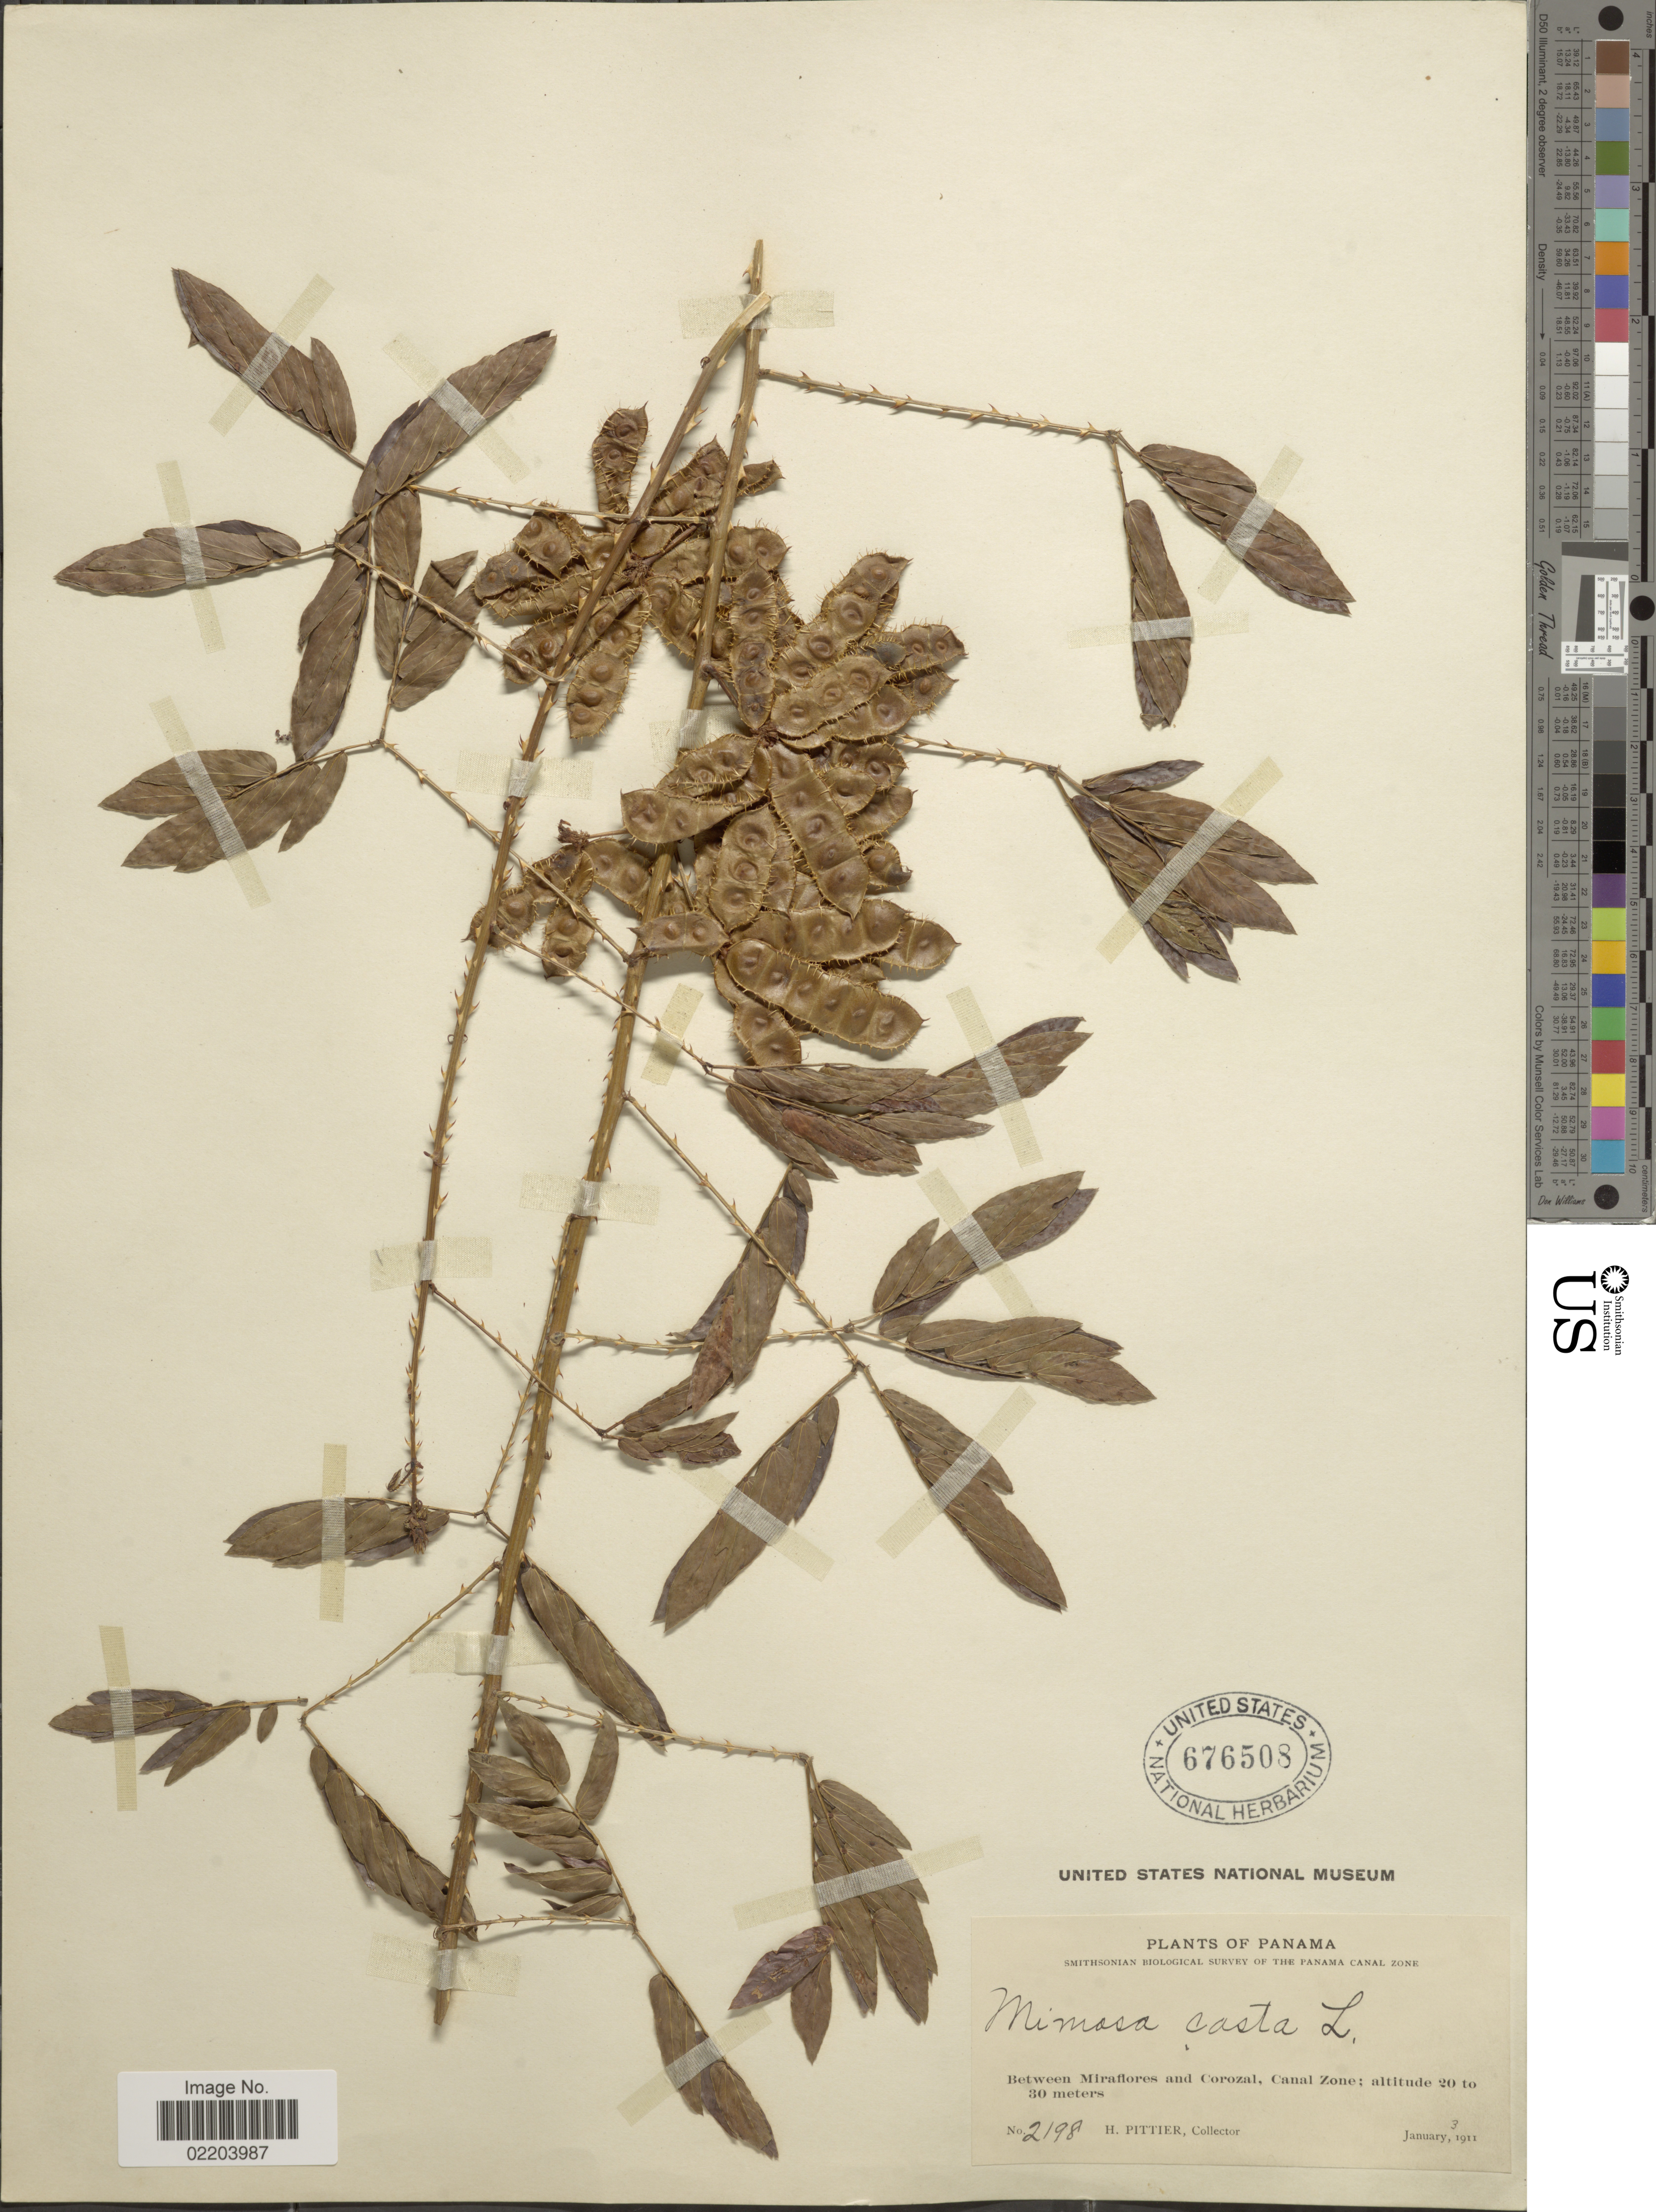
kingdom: Plantae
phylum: Tracheophyta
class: Magnoliopsida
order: Fabales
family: Fabaceae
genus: Mimosa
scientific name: Mimosa casta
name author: L.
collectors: H. F. Pittier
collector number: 2198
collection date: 1911-01-03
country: Panama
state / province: Panamá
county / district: Canal Zone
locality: Between Miraflores and Corozal, Canal Zone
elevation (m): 20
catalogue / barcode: US 676508